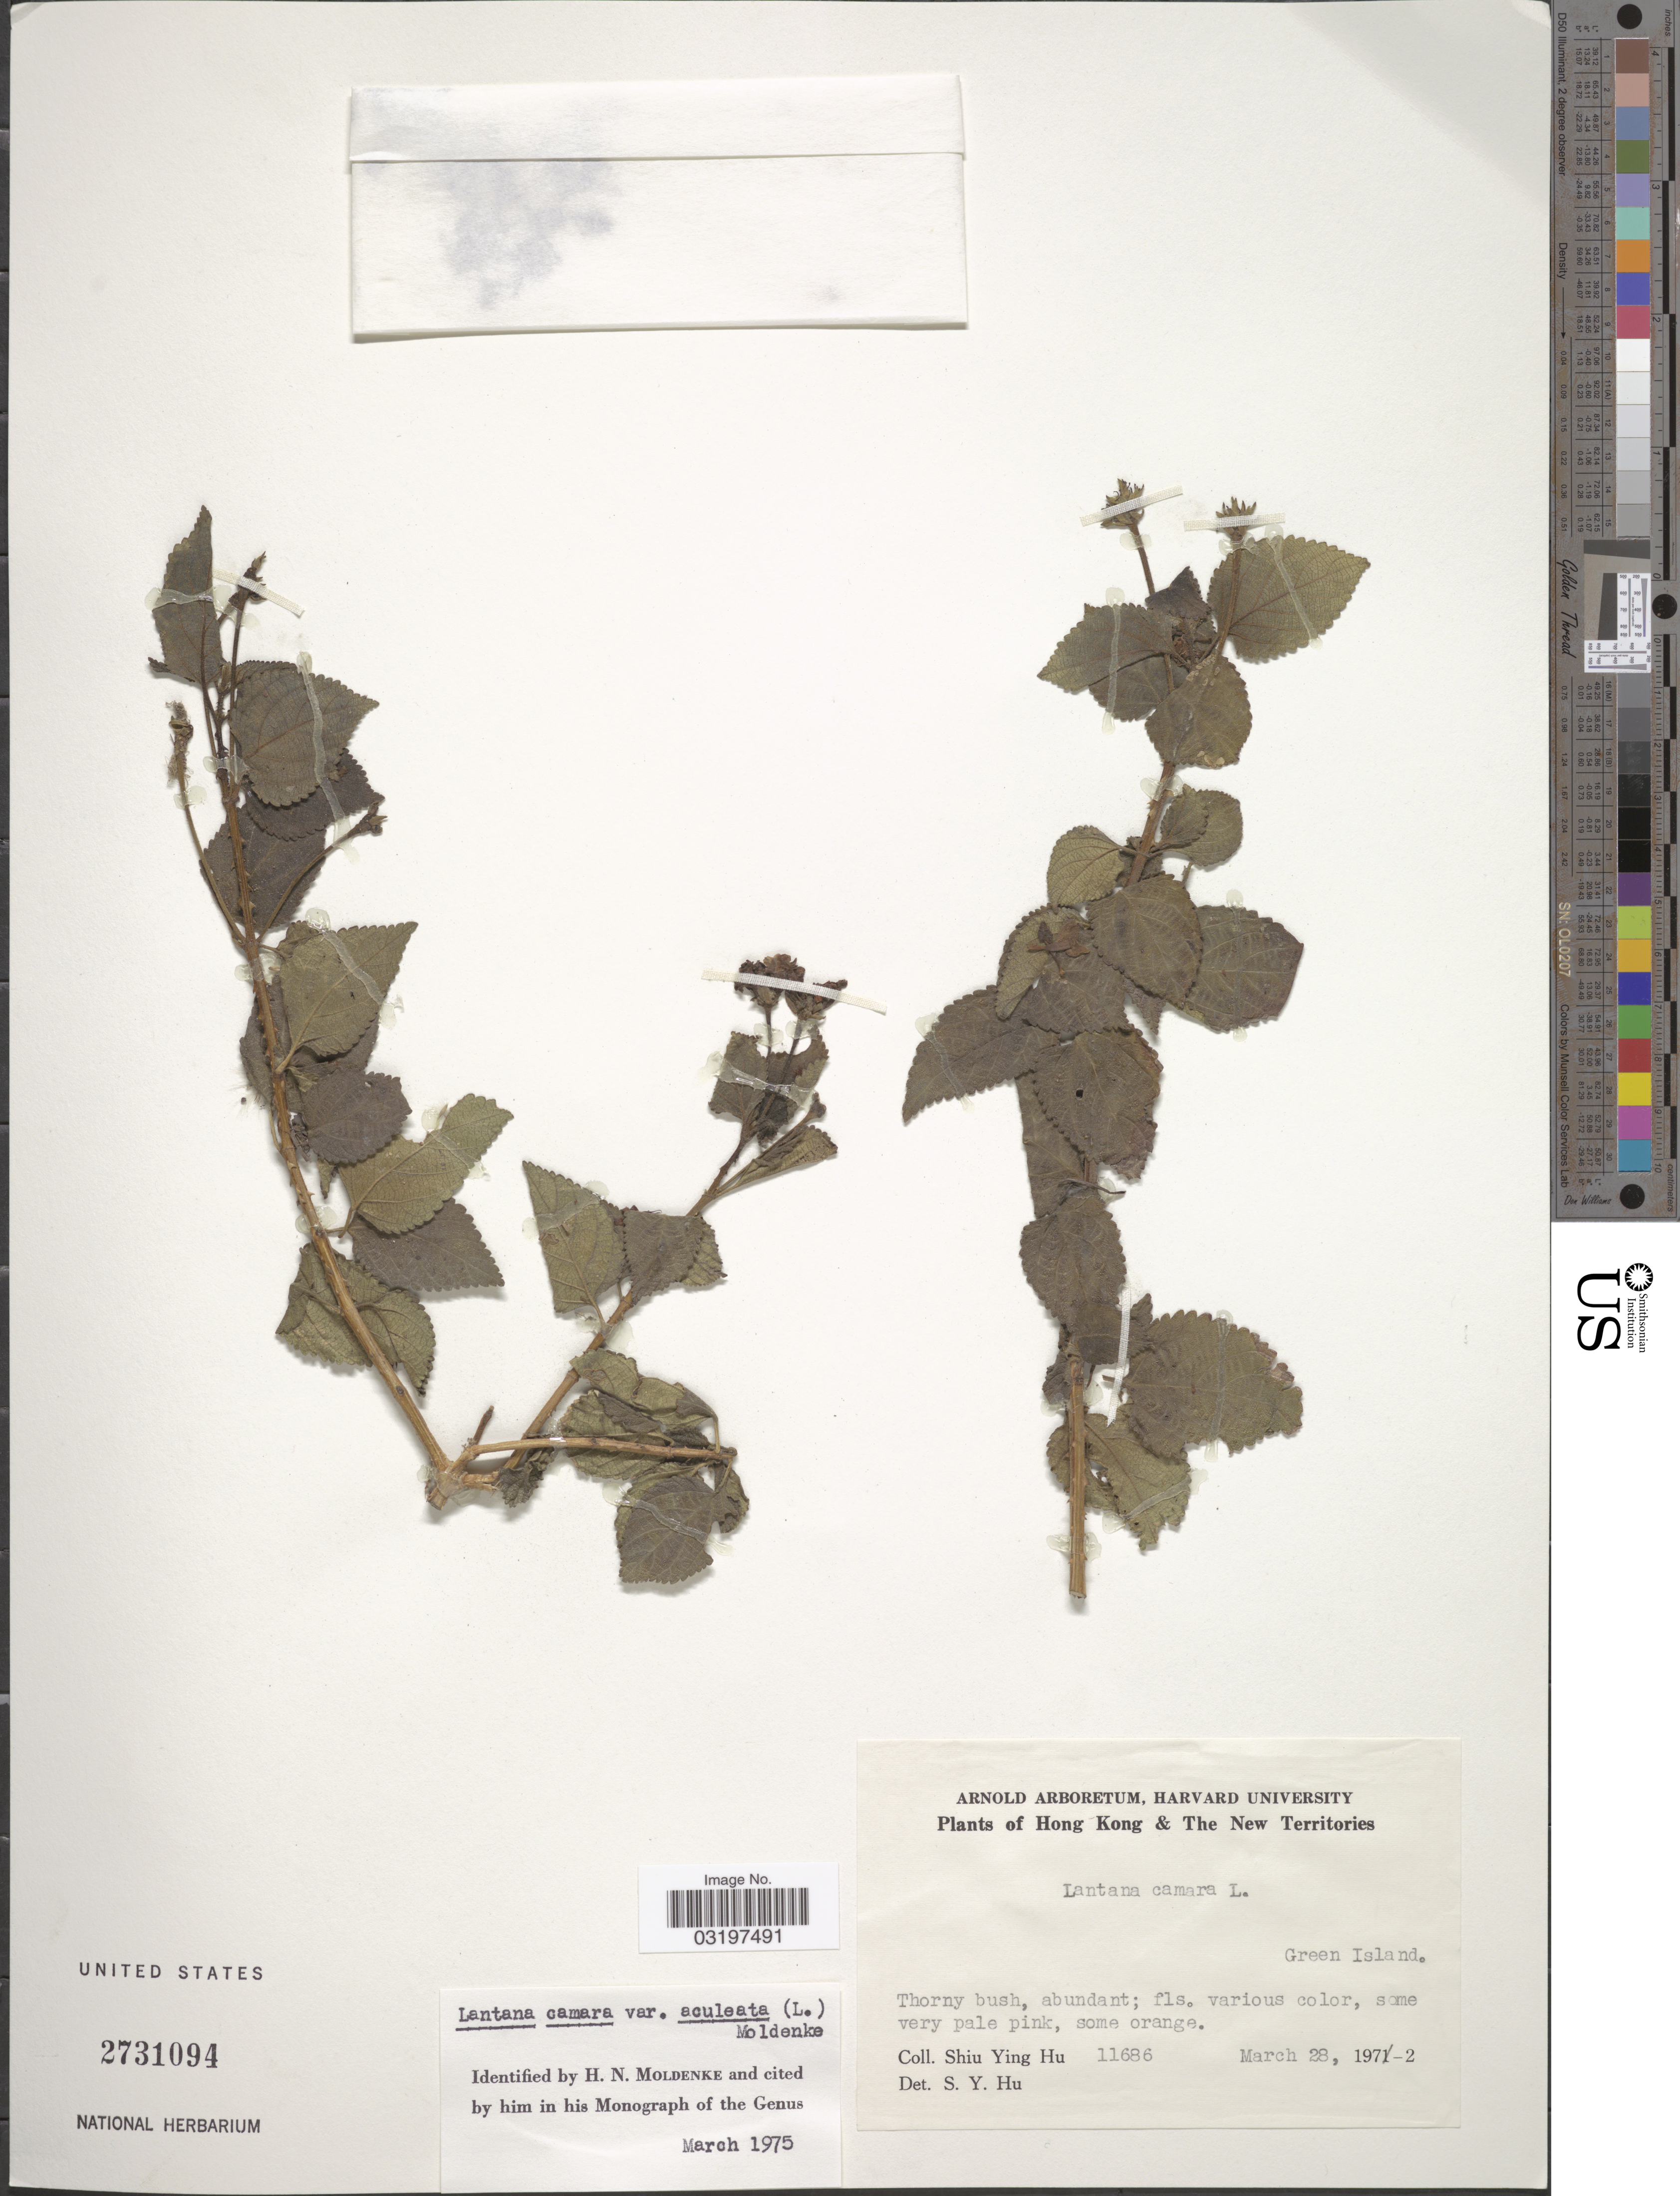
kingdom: Plantae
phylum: Tracheophyta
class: Magnoliopsida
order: Lamiales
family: Verbenaceae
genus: Lantana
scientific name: Lantana camara var. aculeata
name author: (L.) Moldenke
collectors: S. Y. Hu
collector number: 11686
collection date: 1972-03-28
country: China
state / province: Hong Kong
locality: The New Territories. Green Island.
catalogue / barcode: US 2731094